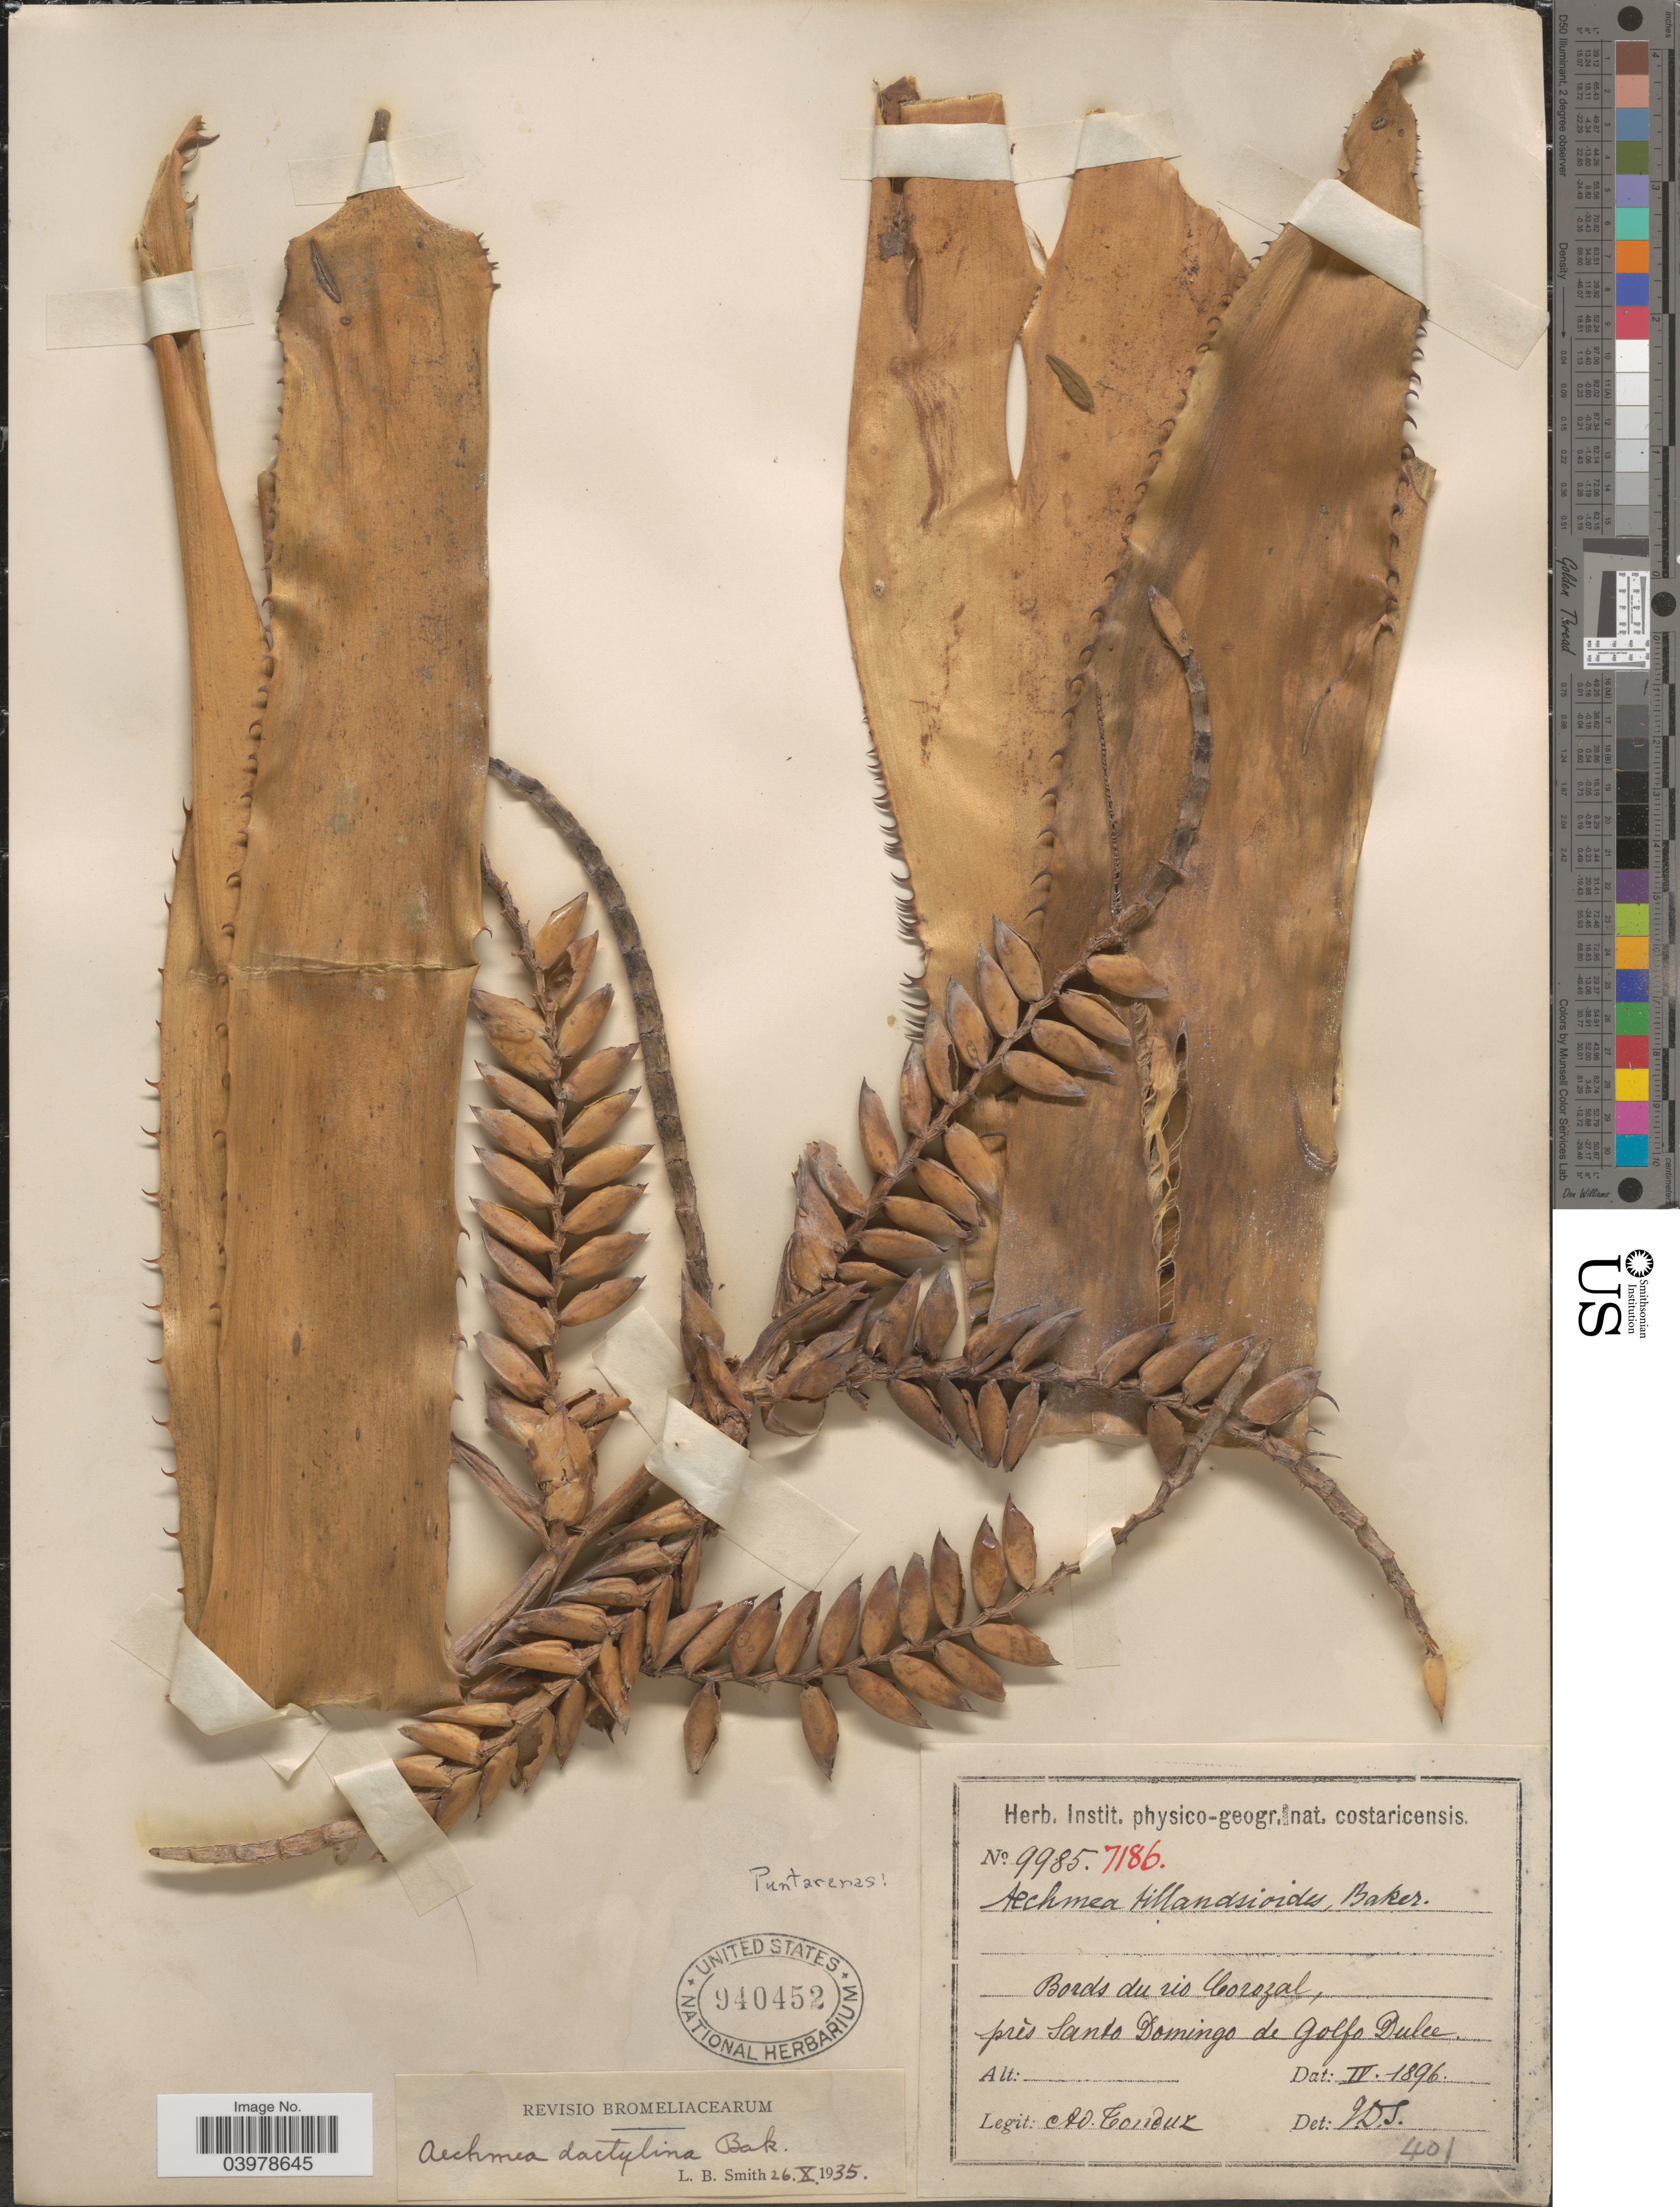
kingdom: Plantae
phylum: Tracheophyta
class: Liliopsida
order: Poales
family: Bromeliaceae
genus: Aechmea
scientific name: Aechmea dactylina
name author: Baker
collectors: A. Tonduz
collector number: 9985/7186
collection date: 1896-04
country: Costa Rica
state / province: Puntarenas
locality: Bords du rio Corozal, près Santo Domingo de Golfo Dulce.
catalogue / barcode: US 940452